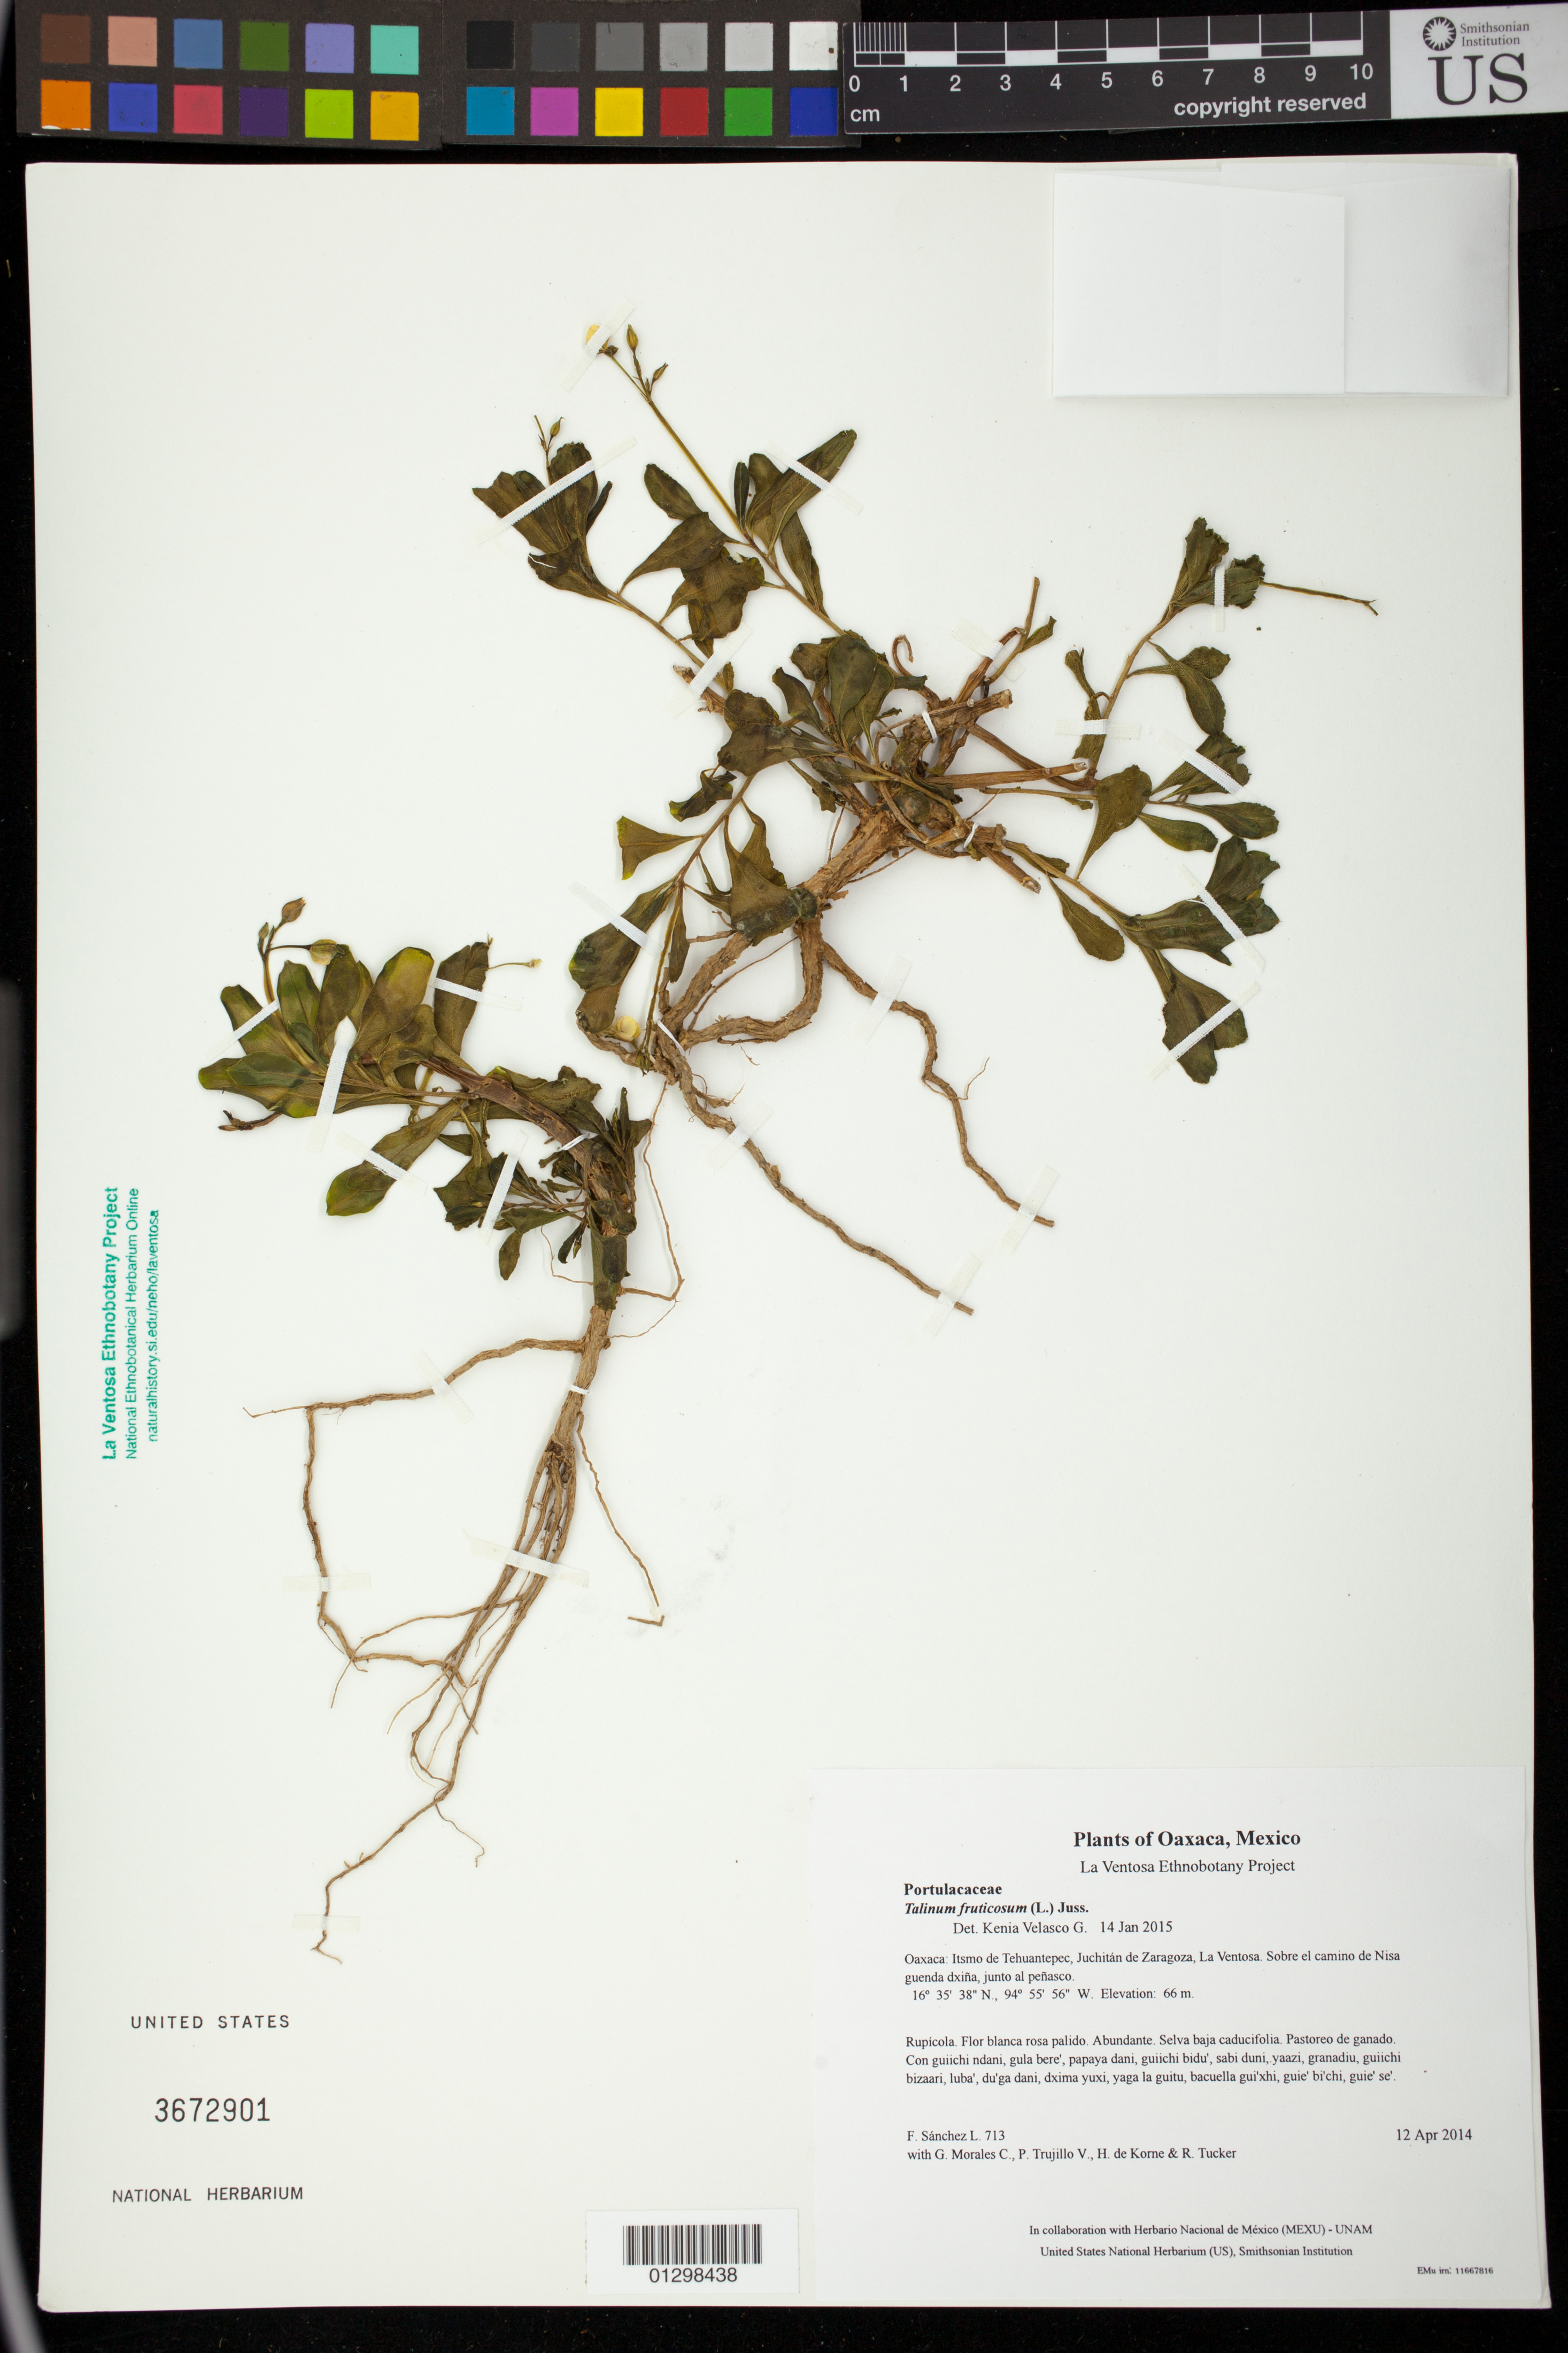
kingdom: Plantae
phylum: Tracheophyta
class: Magnoliopsida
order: Caryophyllales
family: Talinaceae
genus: Talinum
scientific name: Talinum fruticosum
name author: (L.) Juss.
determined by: Velasco G., Kenia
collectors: F. Sánchez L., G. Morales C., P. Trujillo V., H. de Korne & R. Tucker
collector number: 713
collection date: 2014-04-12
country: Mexico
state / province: Oaxaca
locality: Itsmo de Tehuantepec, Juchitán de Zaragoza, La Ventosa. Sobre el camino de Nisa guenda dxiña, junto al peñasco.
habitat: Selva baja caducifolia. Pastoreo de ganado.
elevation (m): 66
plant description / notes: JEBOT, MEXU, SERO, US; Guixi bandaga. Guie' naquichi' rosa ga. Stale.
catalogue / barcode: US 3672901